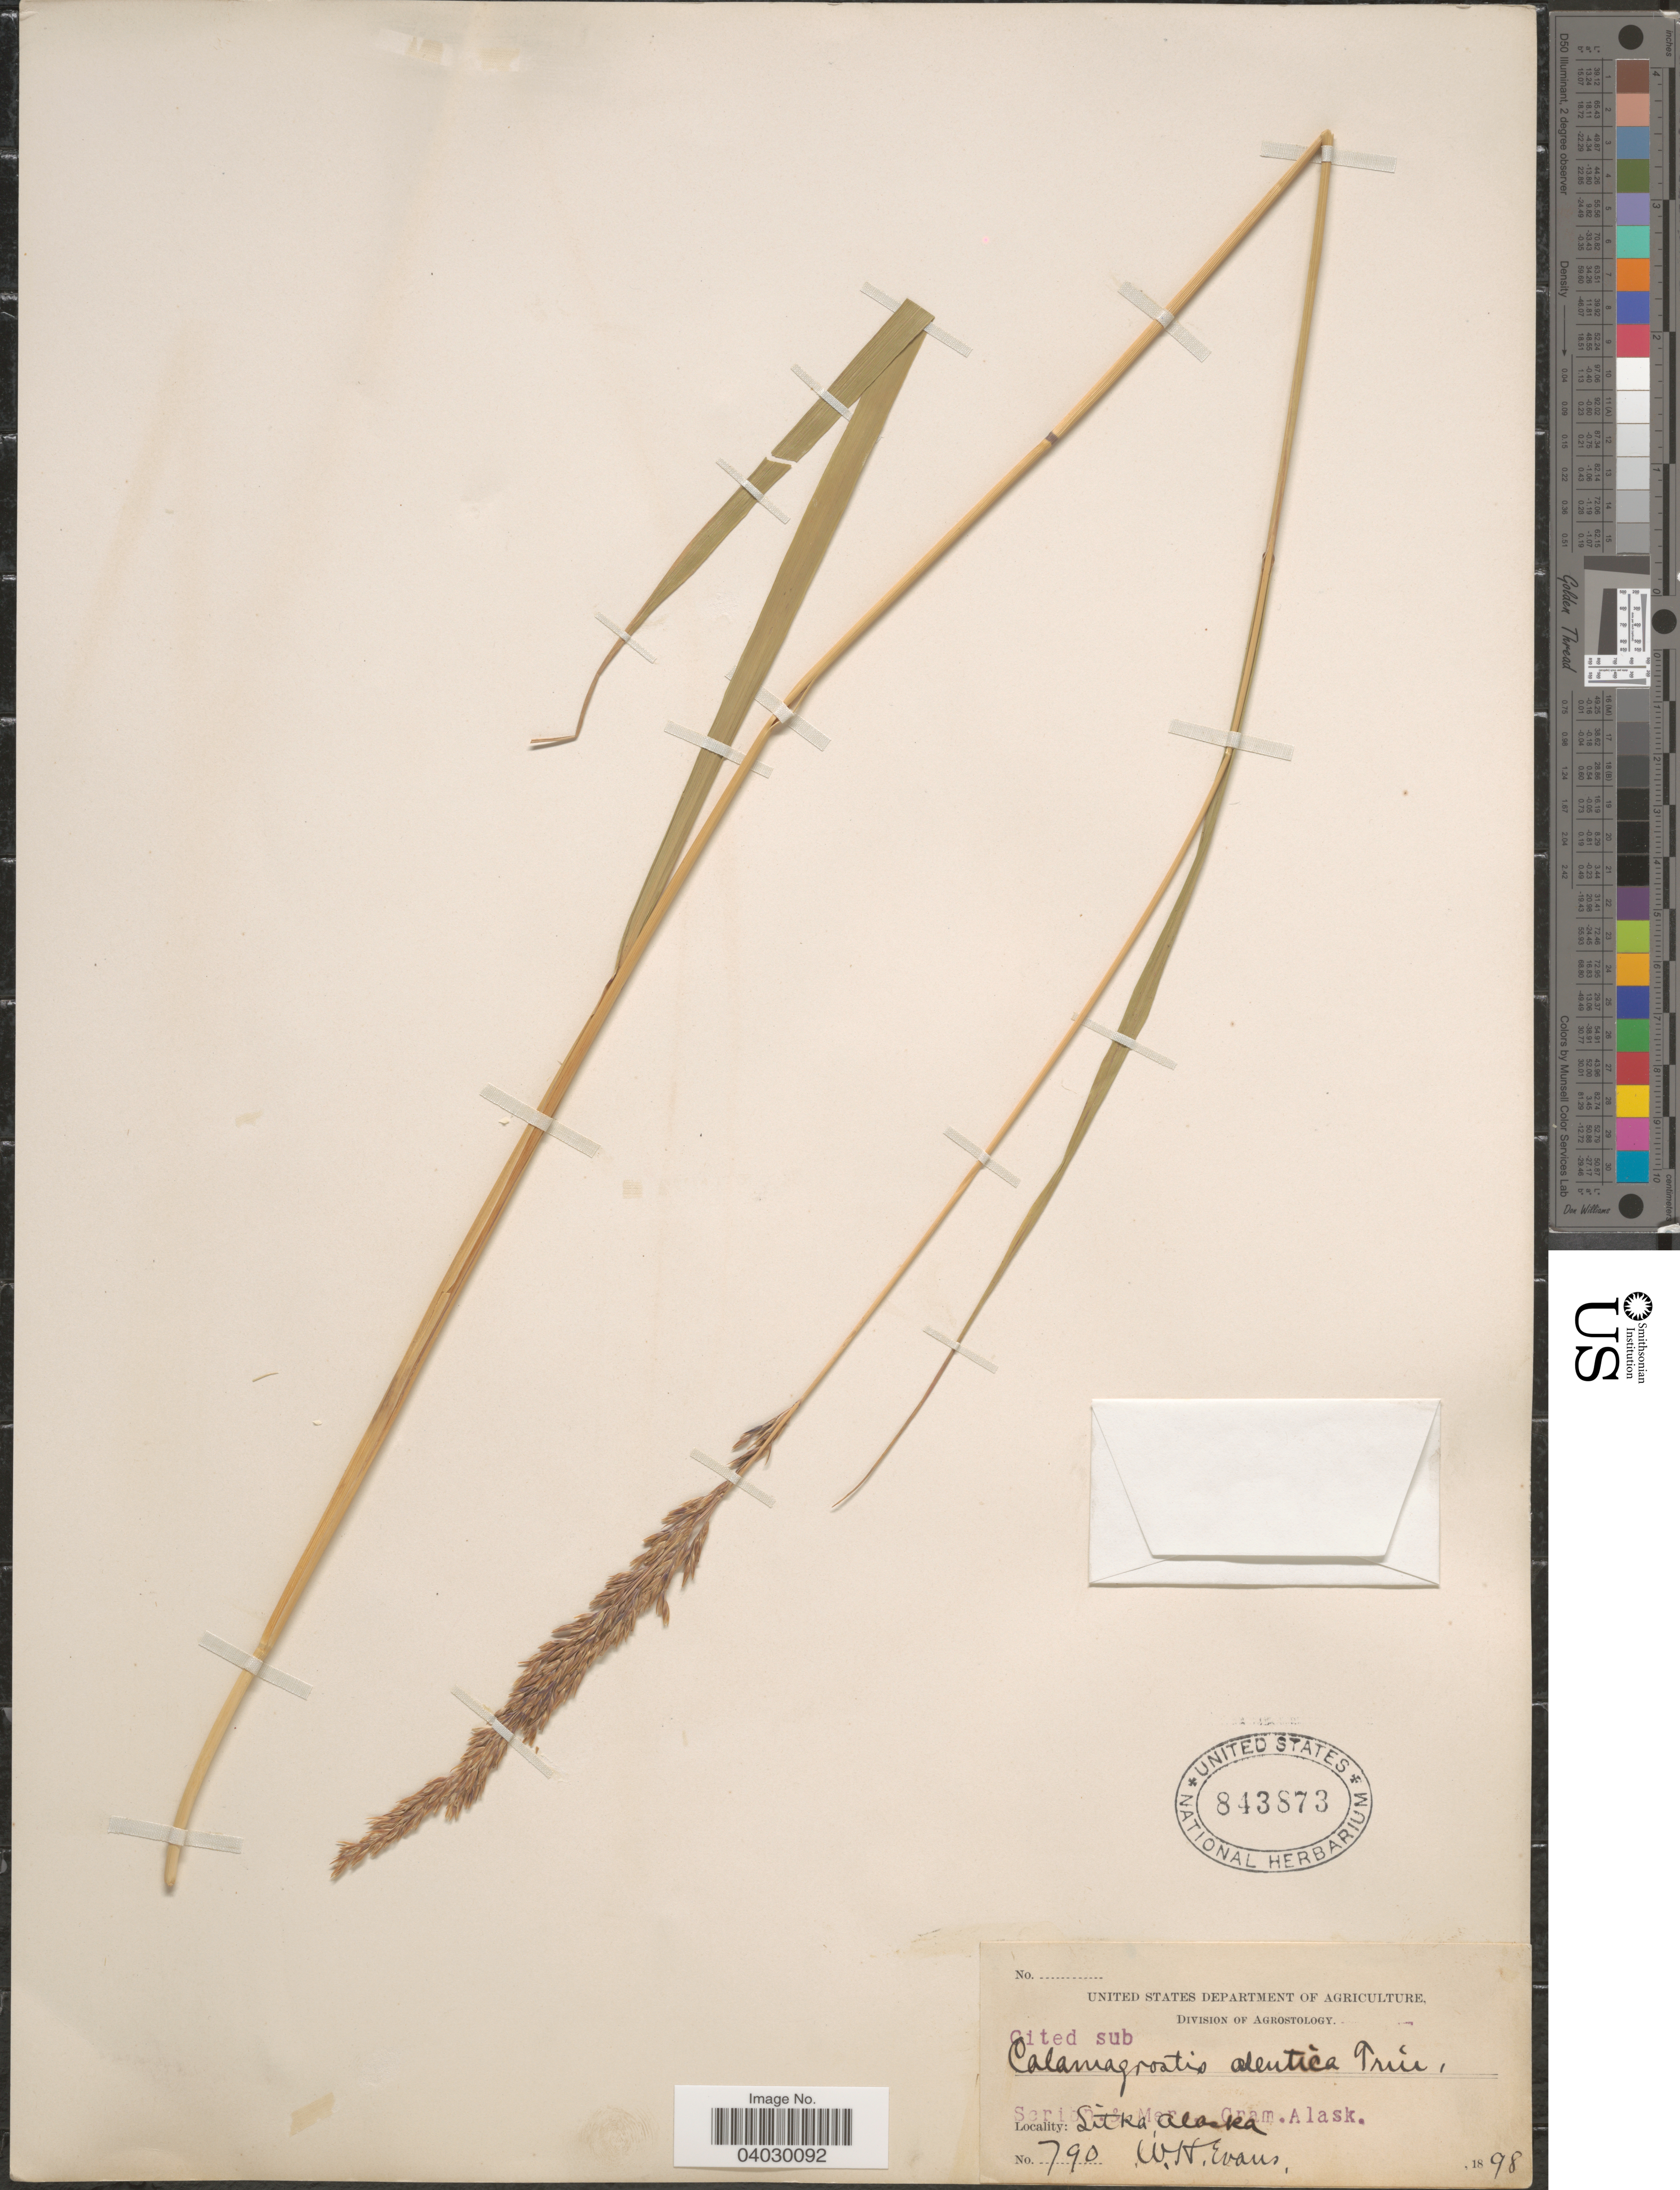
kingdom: Plantae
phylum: Tracheophyta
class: Liliopsida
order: Poales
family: Poaceae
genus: Calamagrostis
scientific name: Calamagrostis nutkaensis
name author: (J. Presl) Steud.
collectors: W. H. Evans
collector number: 790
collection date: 1898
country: United States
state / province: Alaska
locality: Sitka.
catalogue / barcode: US 843873